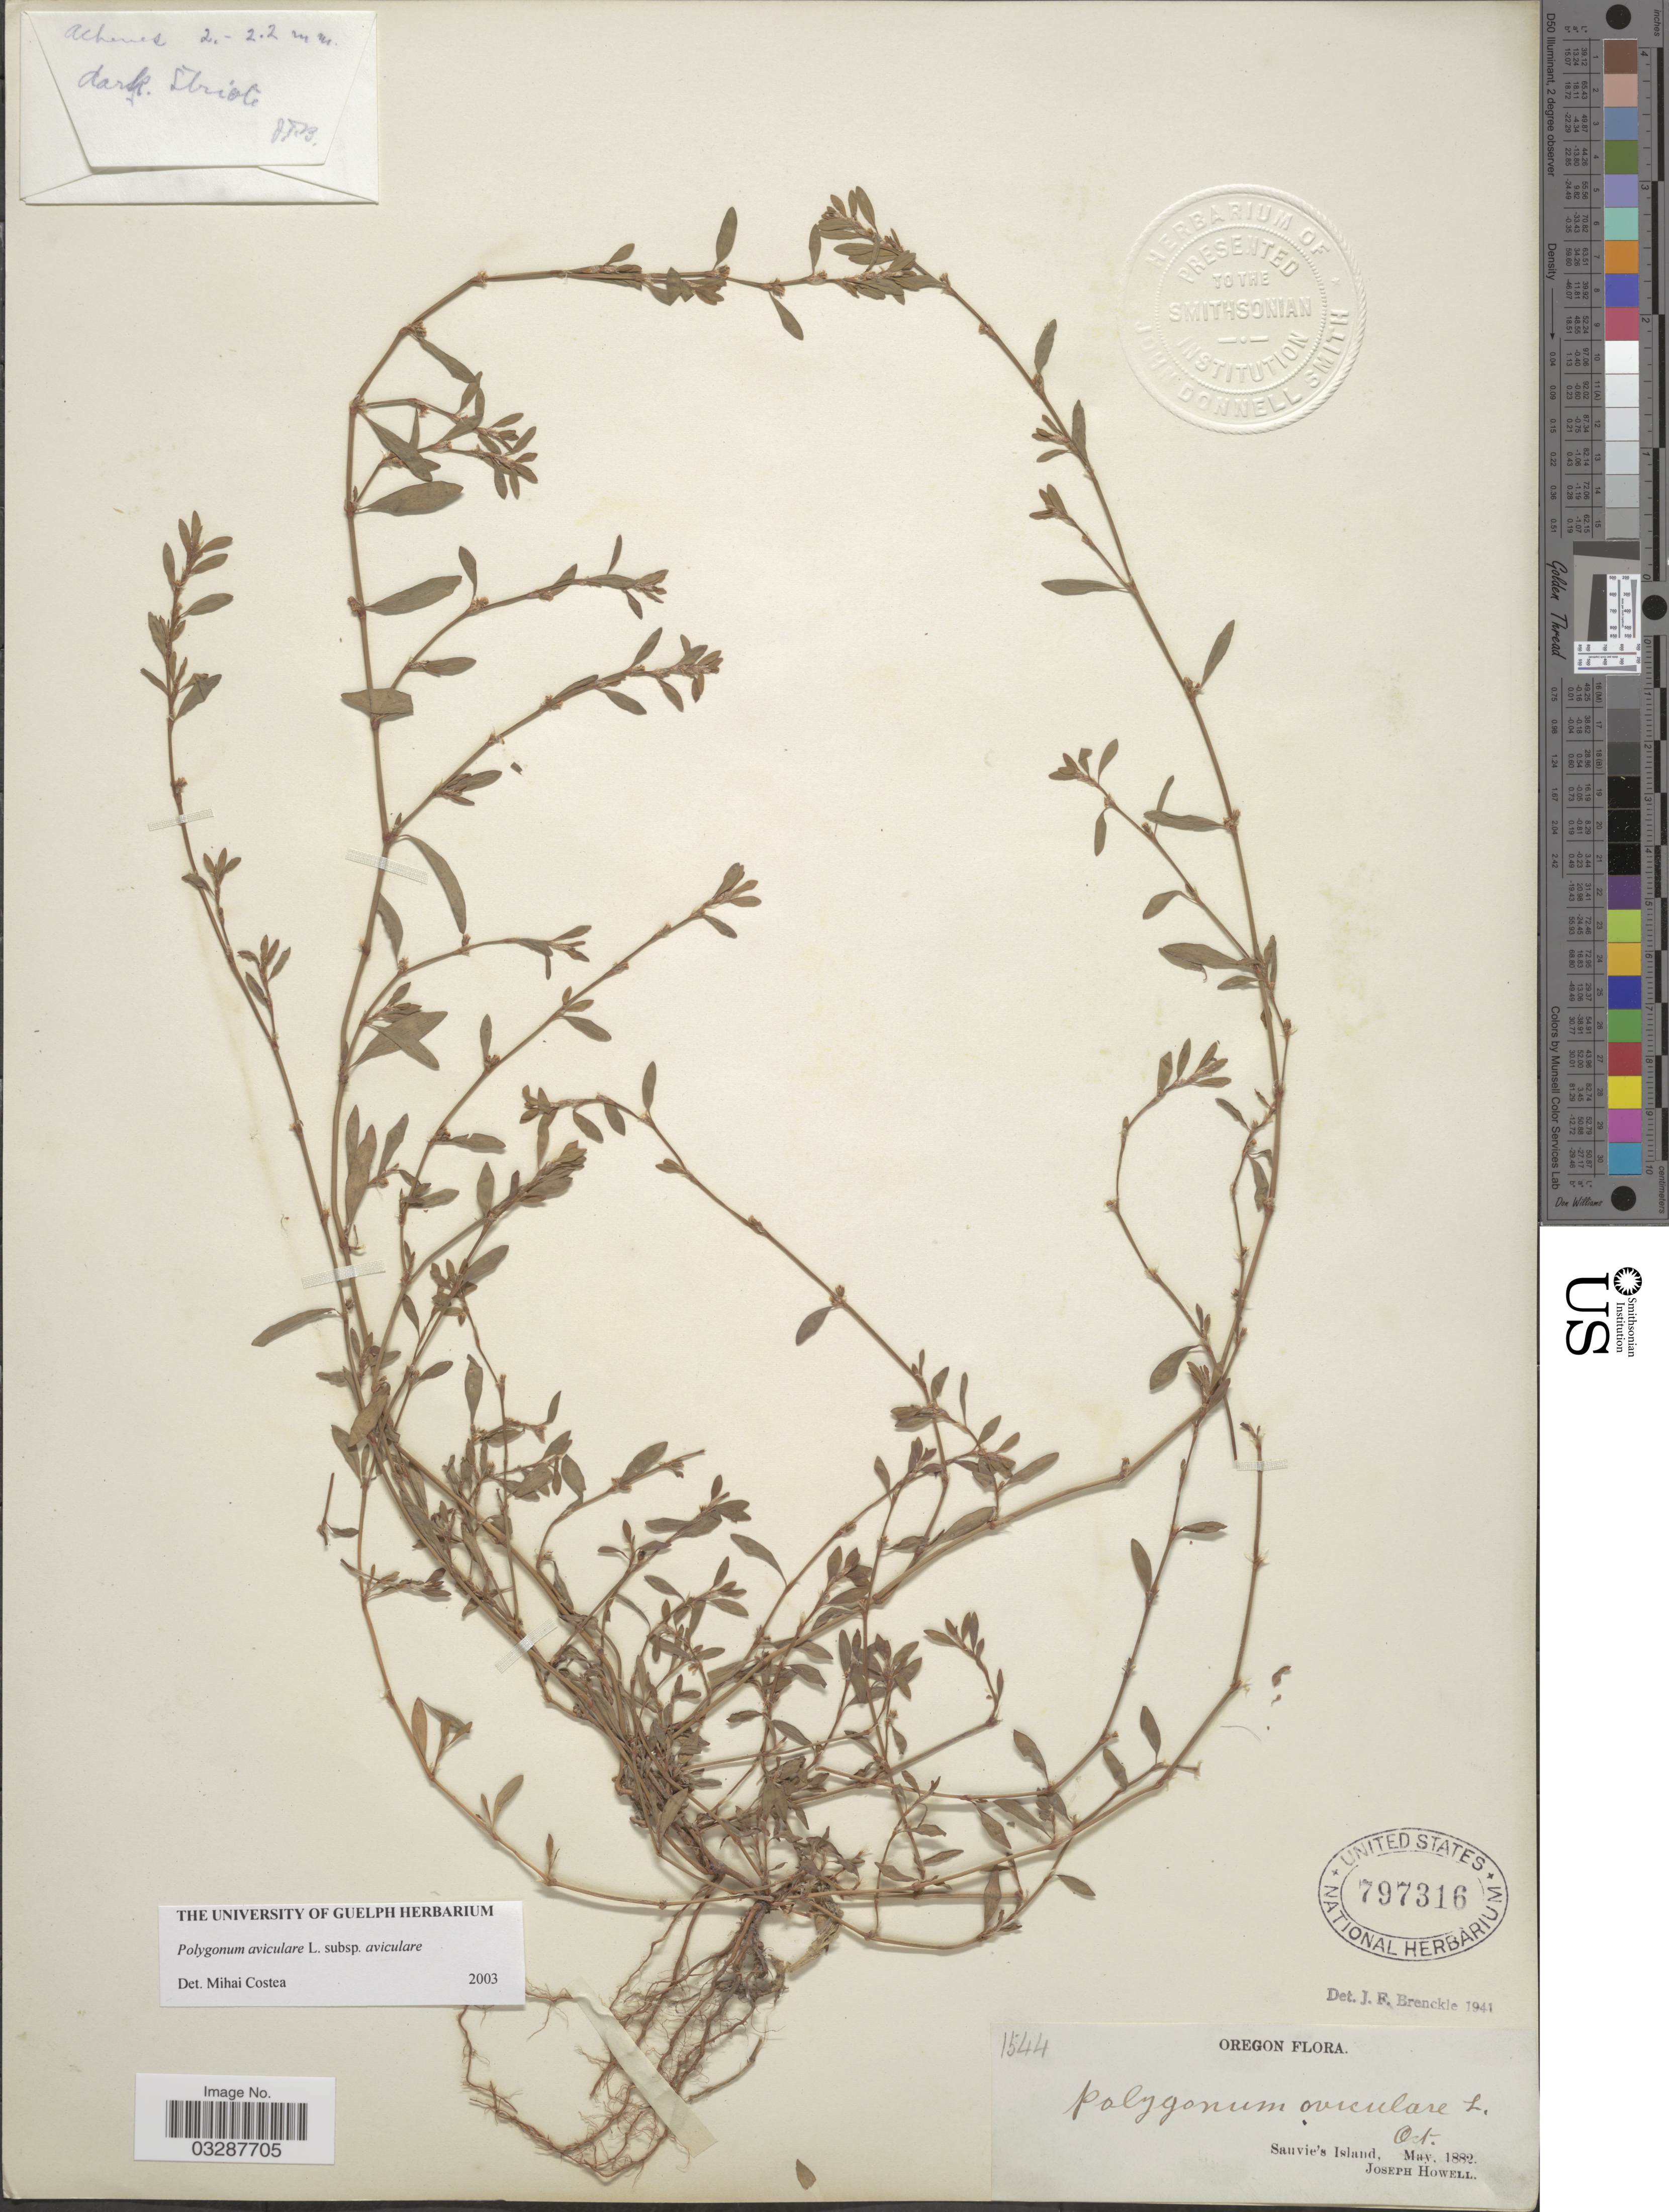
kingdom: Plantae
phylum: Tracheophyta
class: Magnoliopsida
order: Caryophyllales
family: Polygonaceae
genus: Polygonum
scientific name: Polygonum aviculare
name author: L.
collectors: J. Howell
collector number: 1544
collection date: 1882-10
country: United States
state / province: Oregon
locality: Sauvie's Island.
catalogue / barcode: US 797316